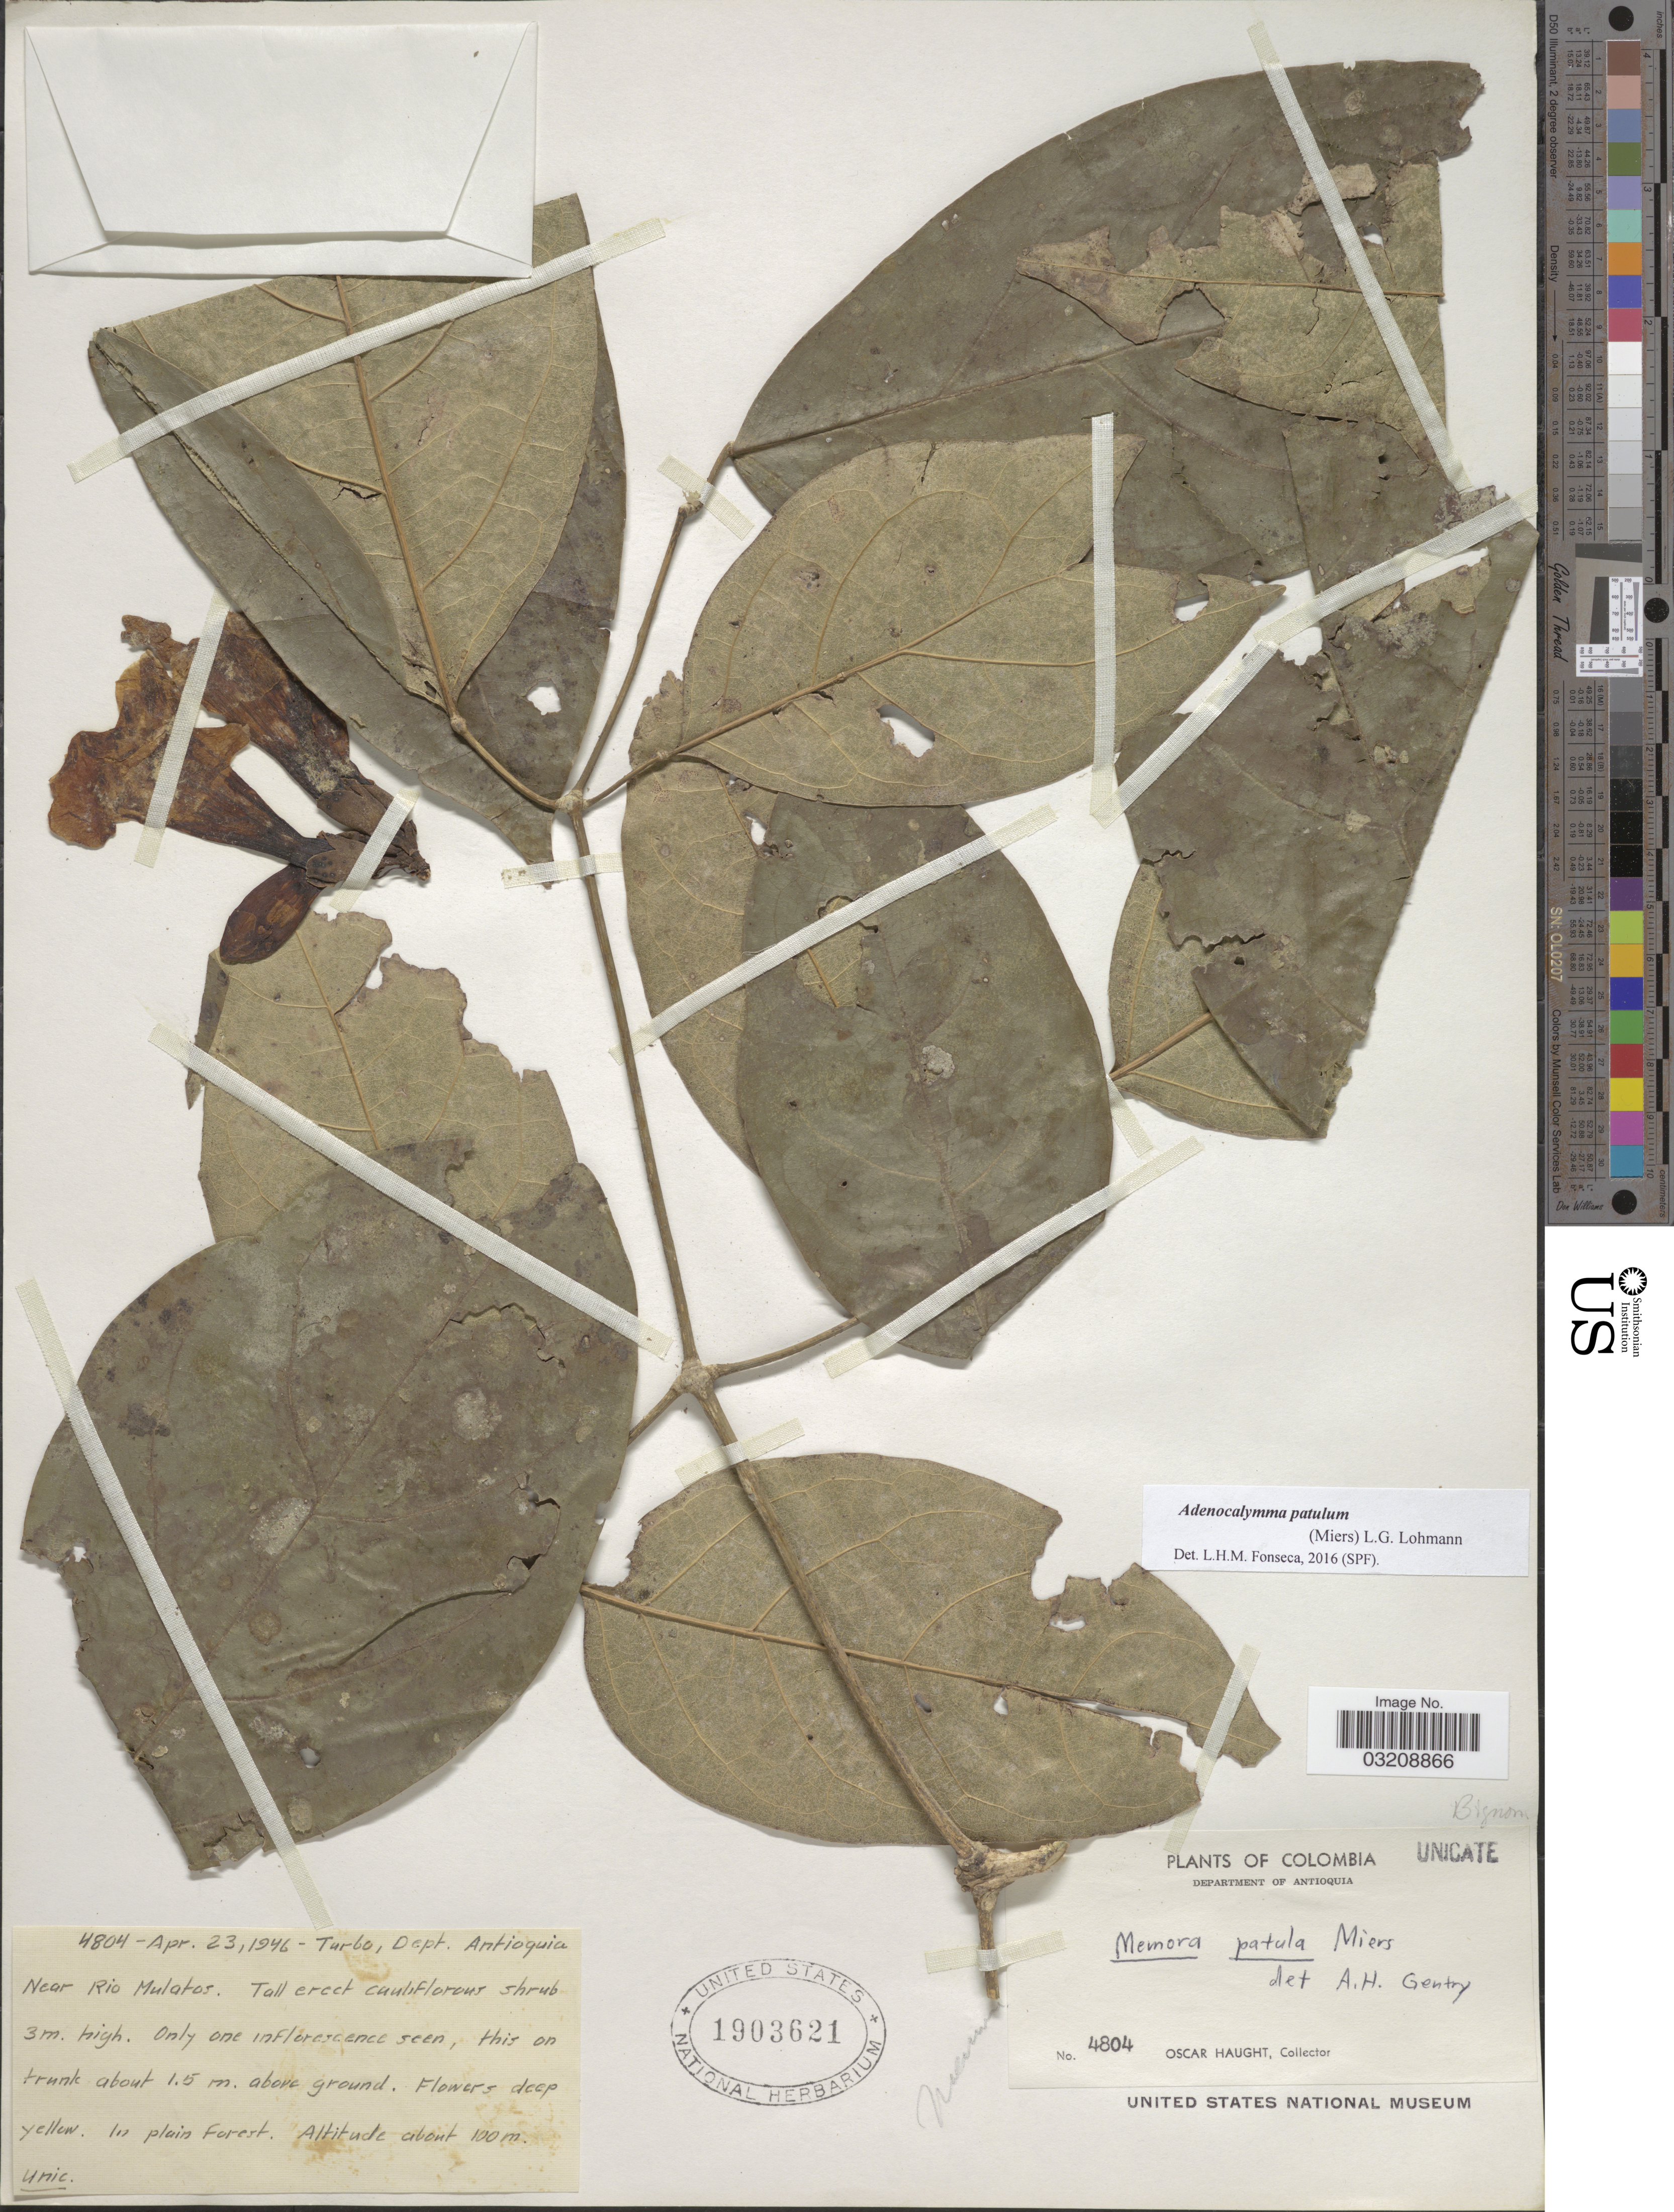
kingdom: Plantae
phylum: Tracheophyta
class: Magnoliopsida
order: Lamiales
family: Bignoniaceae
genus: Adenocalymma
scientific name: Adenocalymma patulum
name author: (Miers) L.G. Lohmann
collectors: O. L. Haught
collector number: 4804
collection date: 1946-04-23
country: Colombia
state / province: Antioquia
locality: Department of Antioquia. Turbo. Near Rio Mulatos.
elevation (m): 100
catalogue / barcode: US 1903621